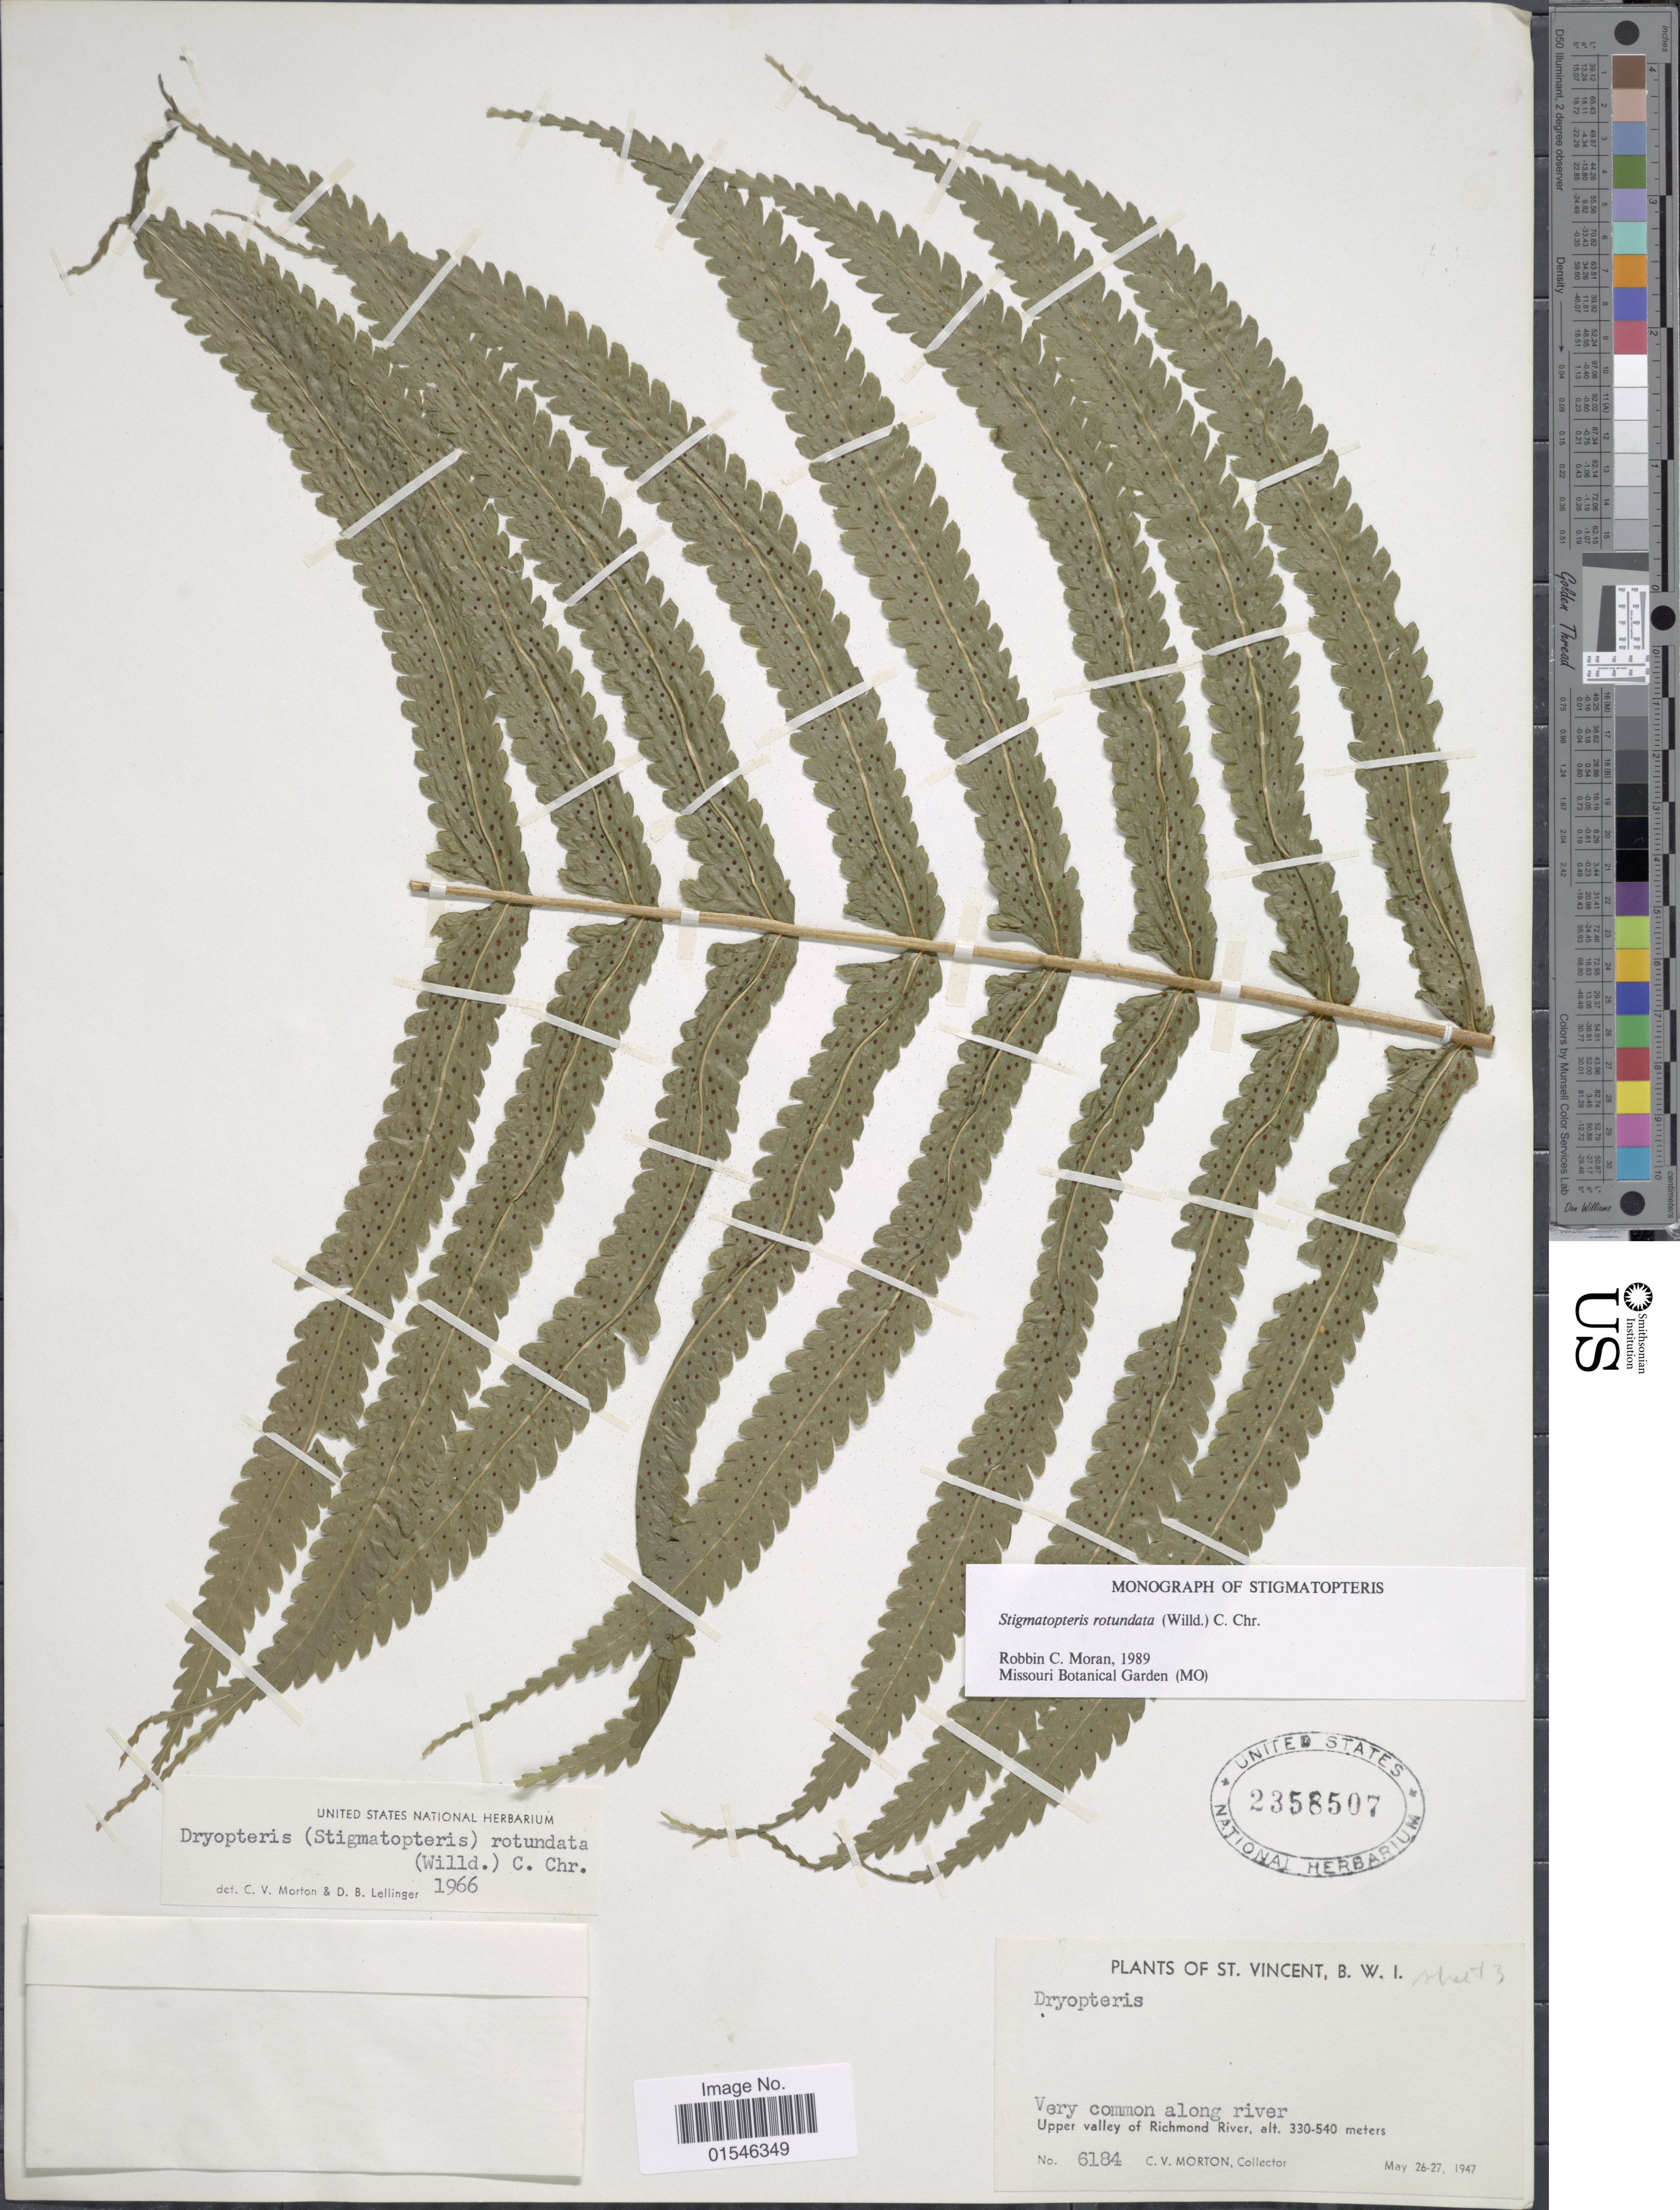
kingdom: Plantae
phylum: Tracheophyta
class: Polypodiopsida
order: Polypodiales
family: Dryopteridaceae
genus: Stigmatopteris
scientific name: Stigmatopteris rotundata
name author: (Willd.) C. Chr.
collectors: C. V. Morton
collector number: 6184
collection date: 1947-05-26/1947-05-27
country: St. Vincent - Grenadines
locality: St Vincent, B.W.I. Very common along river, Upper valley of Richmond River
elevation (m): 330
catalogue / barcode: US 2358507